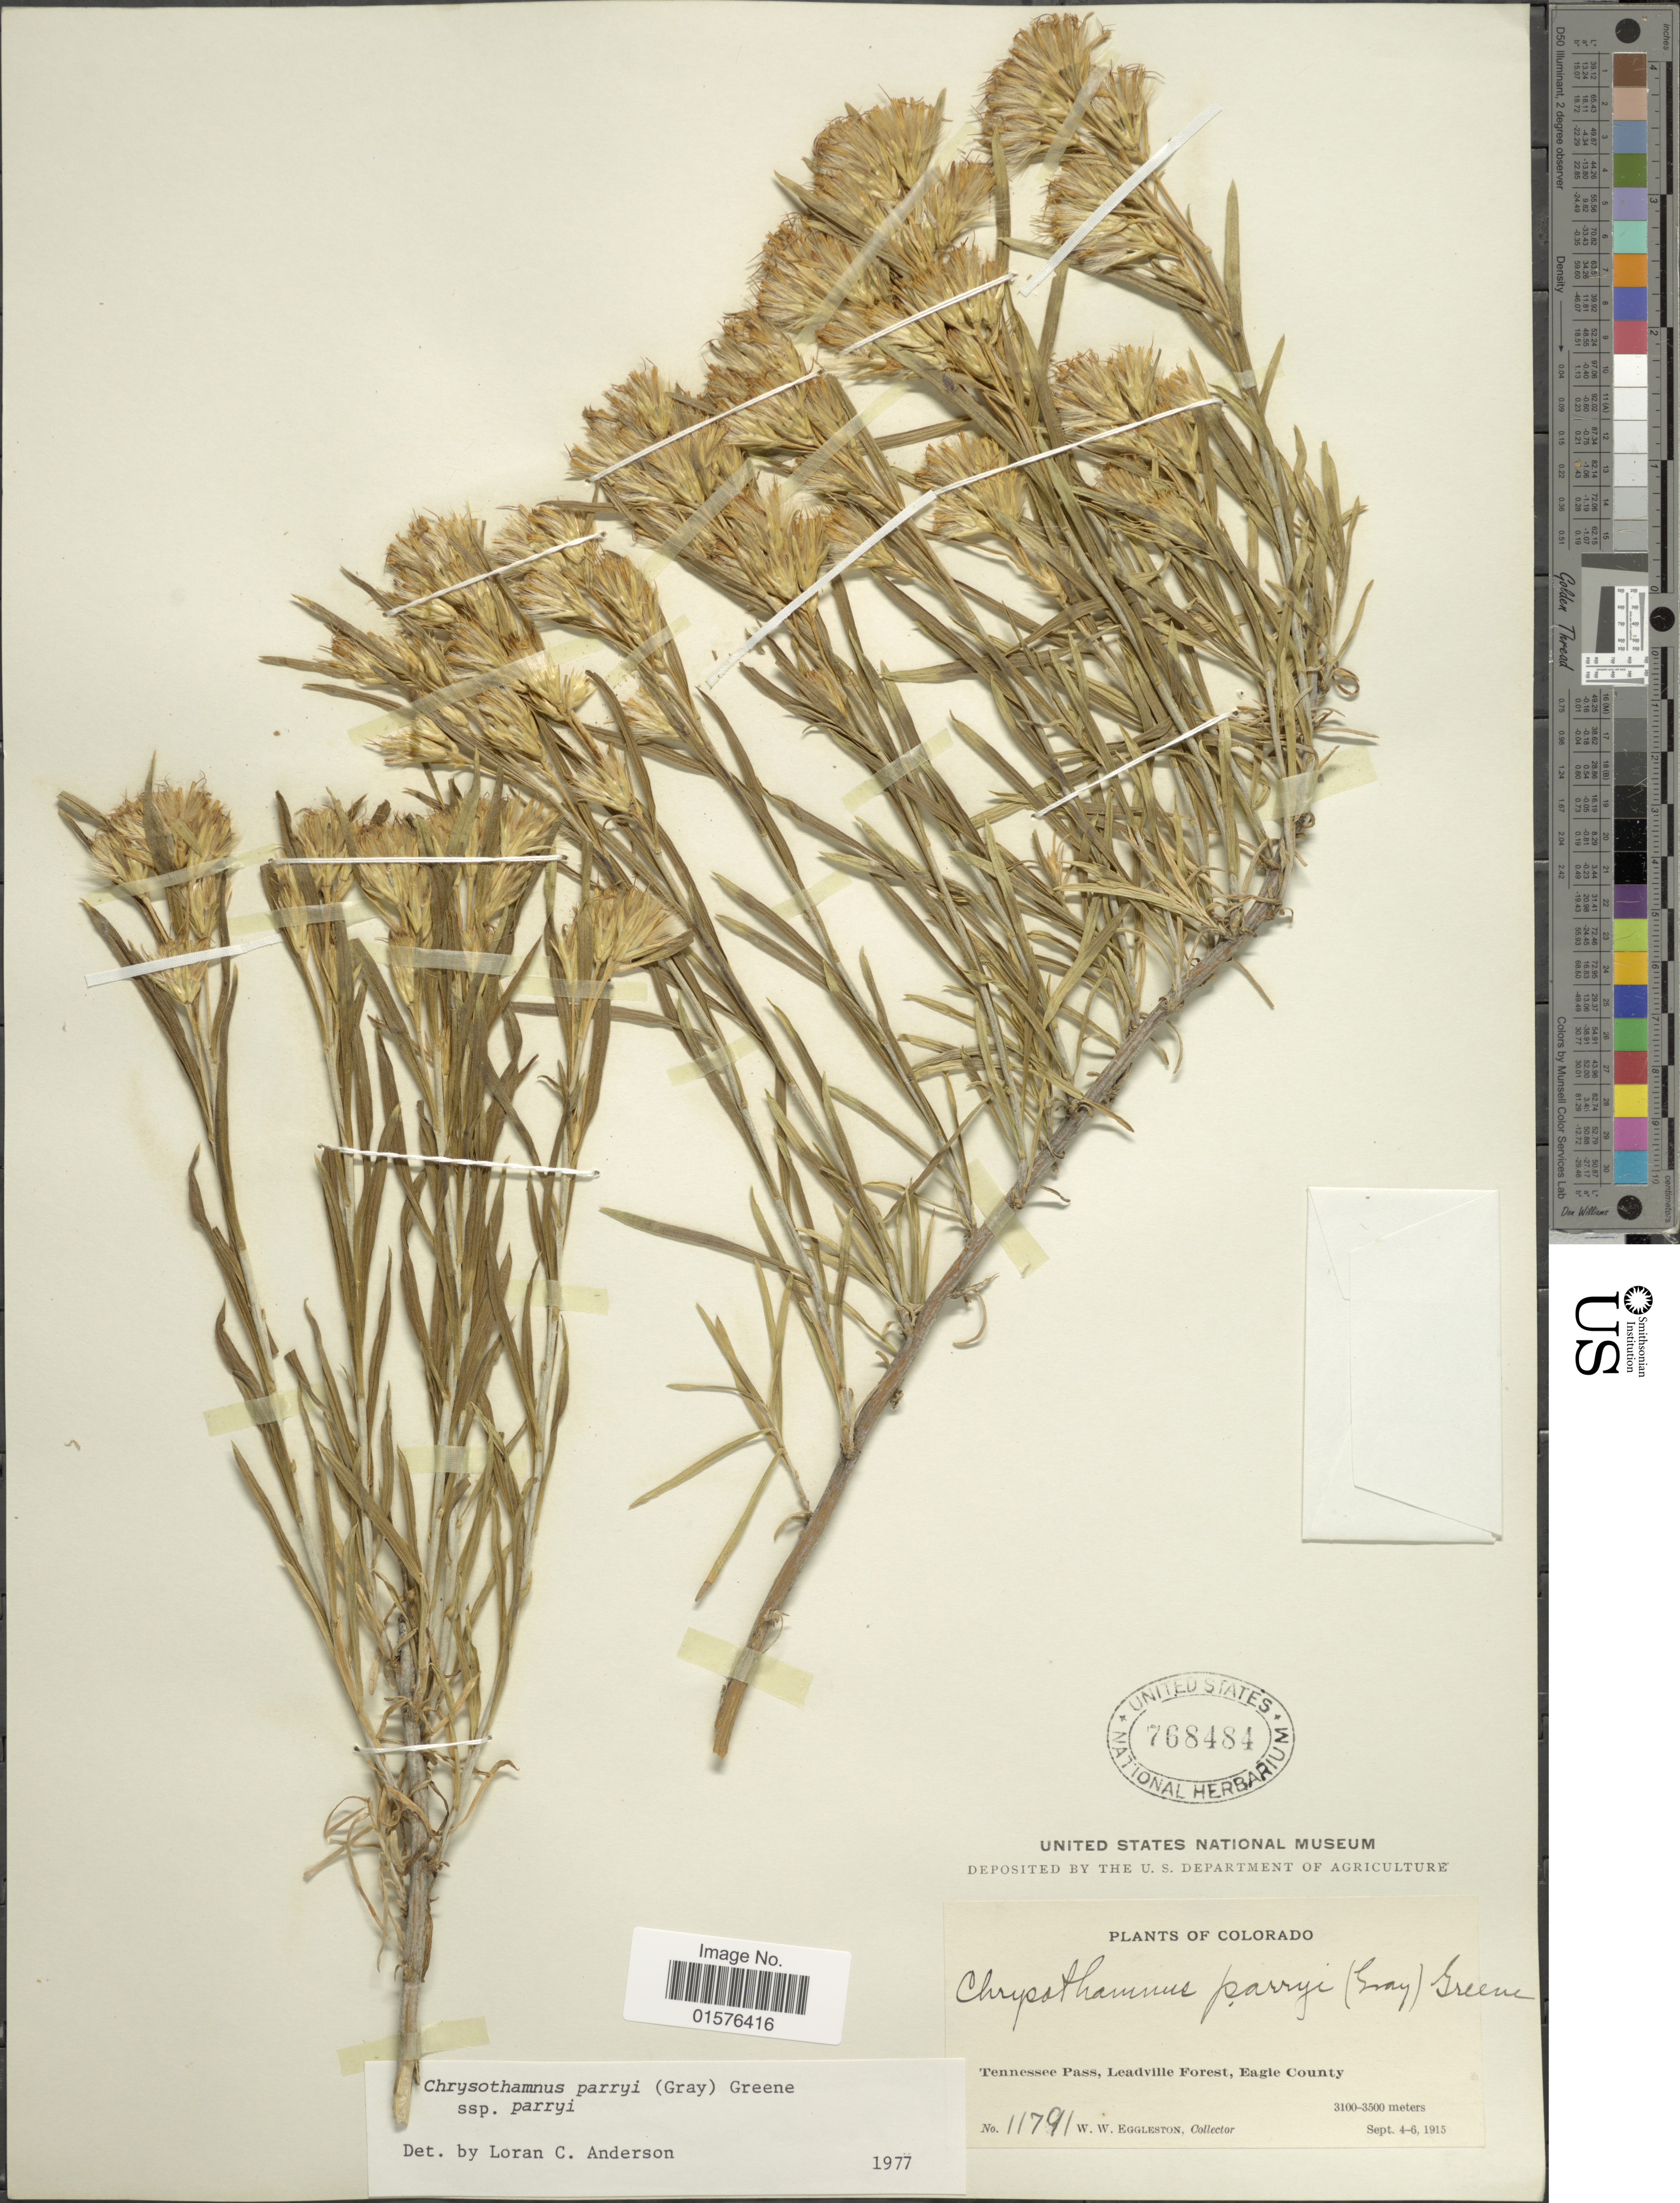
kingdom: Plantae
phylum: Tracheophyta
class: Magnoliopsida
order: Asterales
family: Asteraceae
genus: Ericameria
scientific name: Ericameria parryi var. parryi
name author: (A. Gray) G.L. Nesom & G.I. Baird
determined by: Urbatsch, Lowell E., Curator (LSU), Louisiana State University (UNITED STATES)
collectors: W. W. Eggleston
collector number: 11791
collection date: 1915-09-04/1915-09-06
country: United States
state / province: Colorado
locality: Tennessee Pass, Leadville Forest, Eagle County.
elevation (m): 3100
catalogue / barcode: US 768484